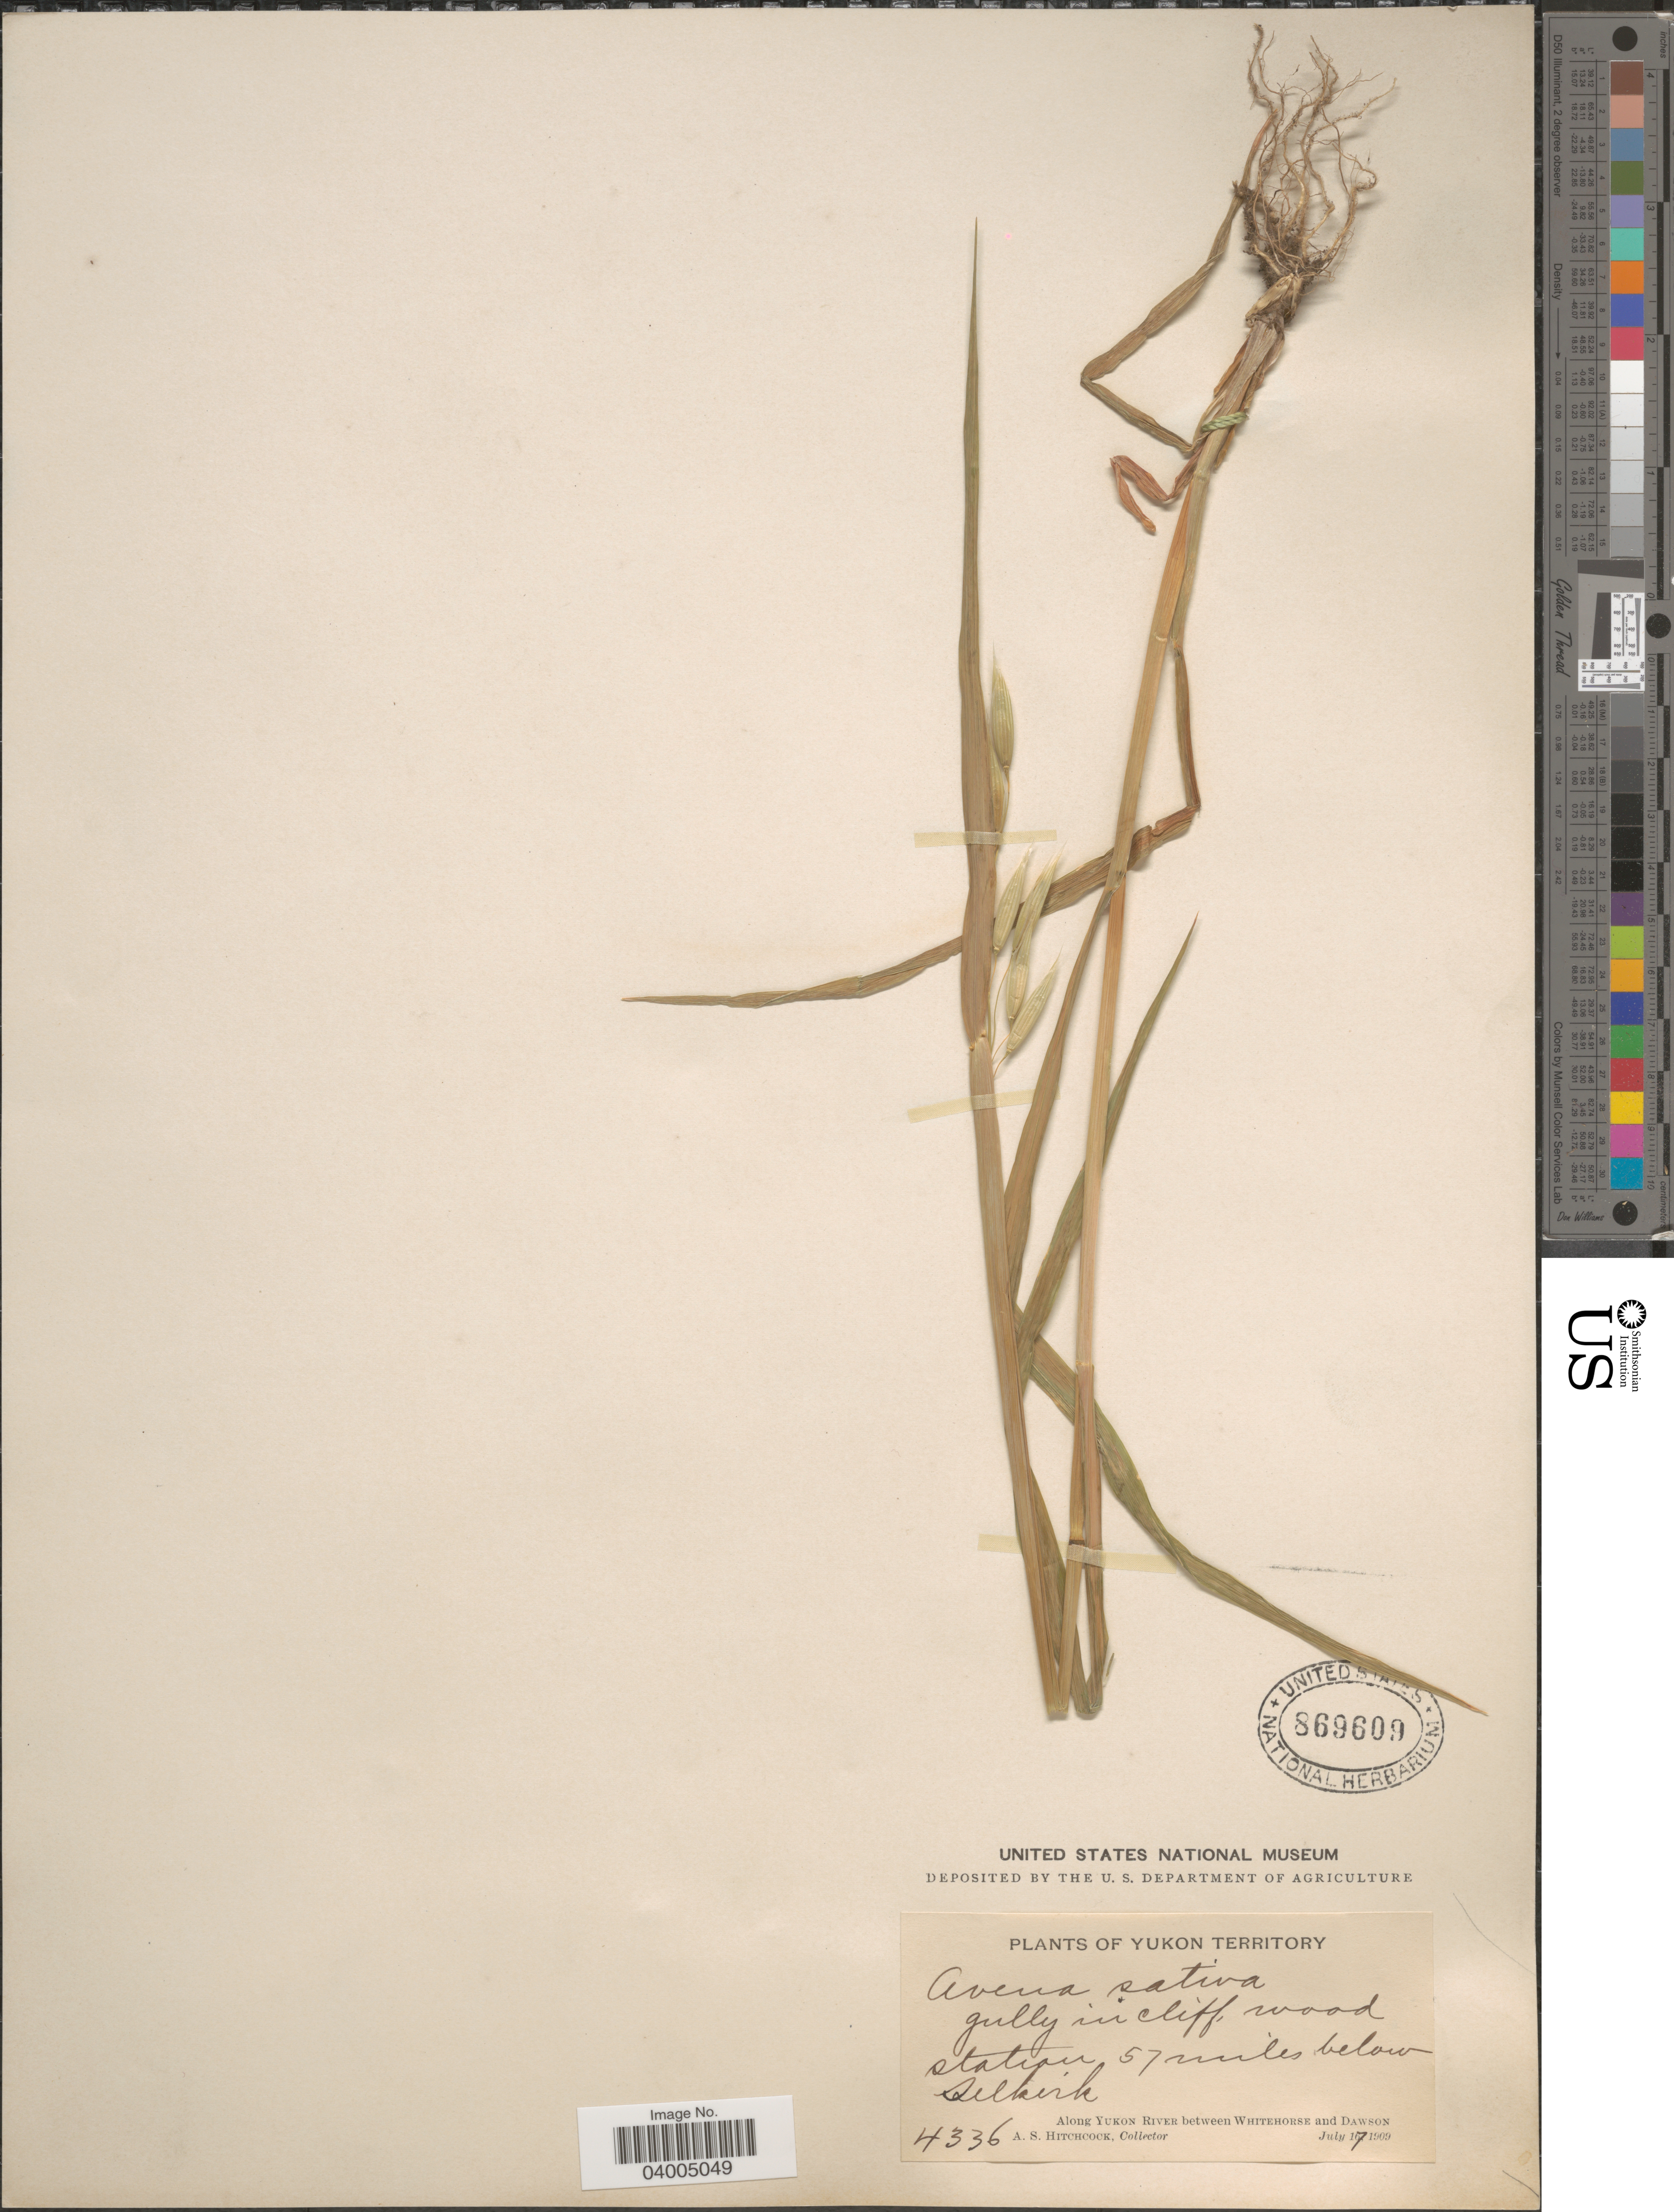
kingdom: Plantae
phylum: Tracheophyta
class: Liliopsida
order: Poales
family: Poaceae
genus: Avena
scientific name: Avena fatua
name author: L.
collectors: A. S. Hitchcock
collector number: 4336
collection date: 1909-07-17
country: Canada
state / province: Yukon Territory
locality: Wood station 57 miles below Selkirk. Along Yukon River between Whitehorse and Dawson.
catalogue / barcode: US 869609